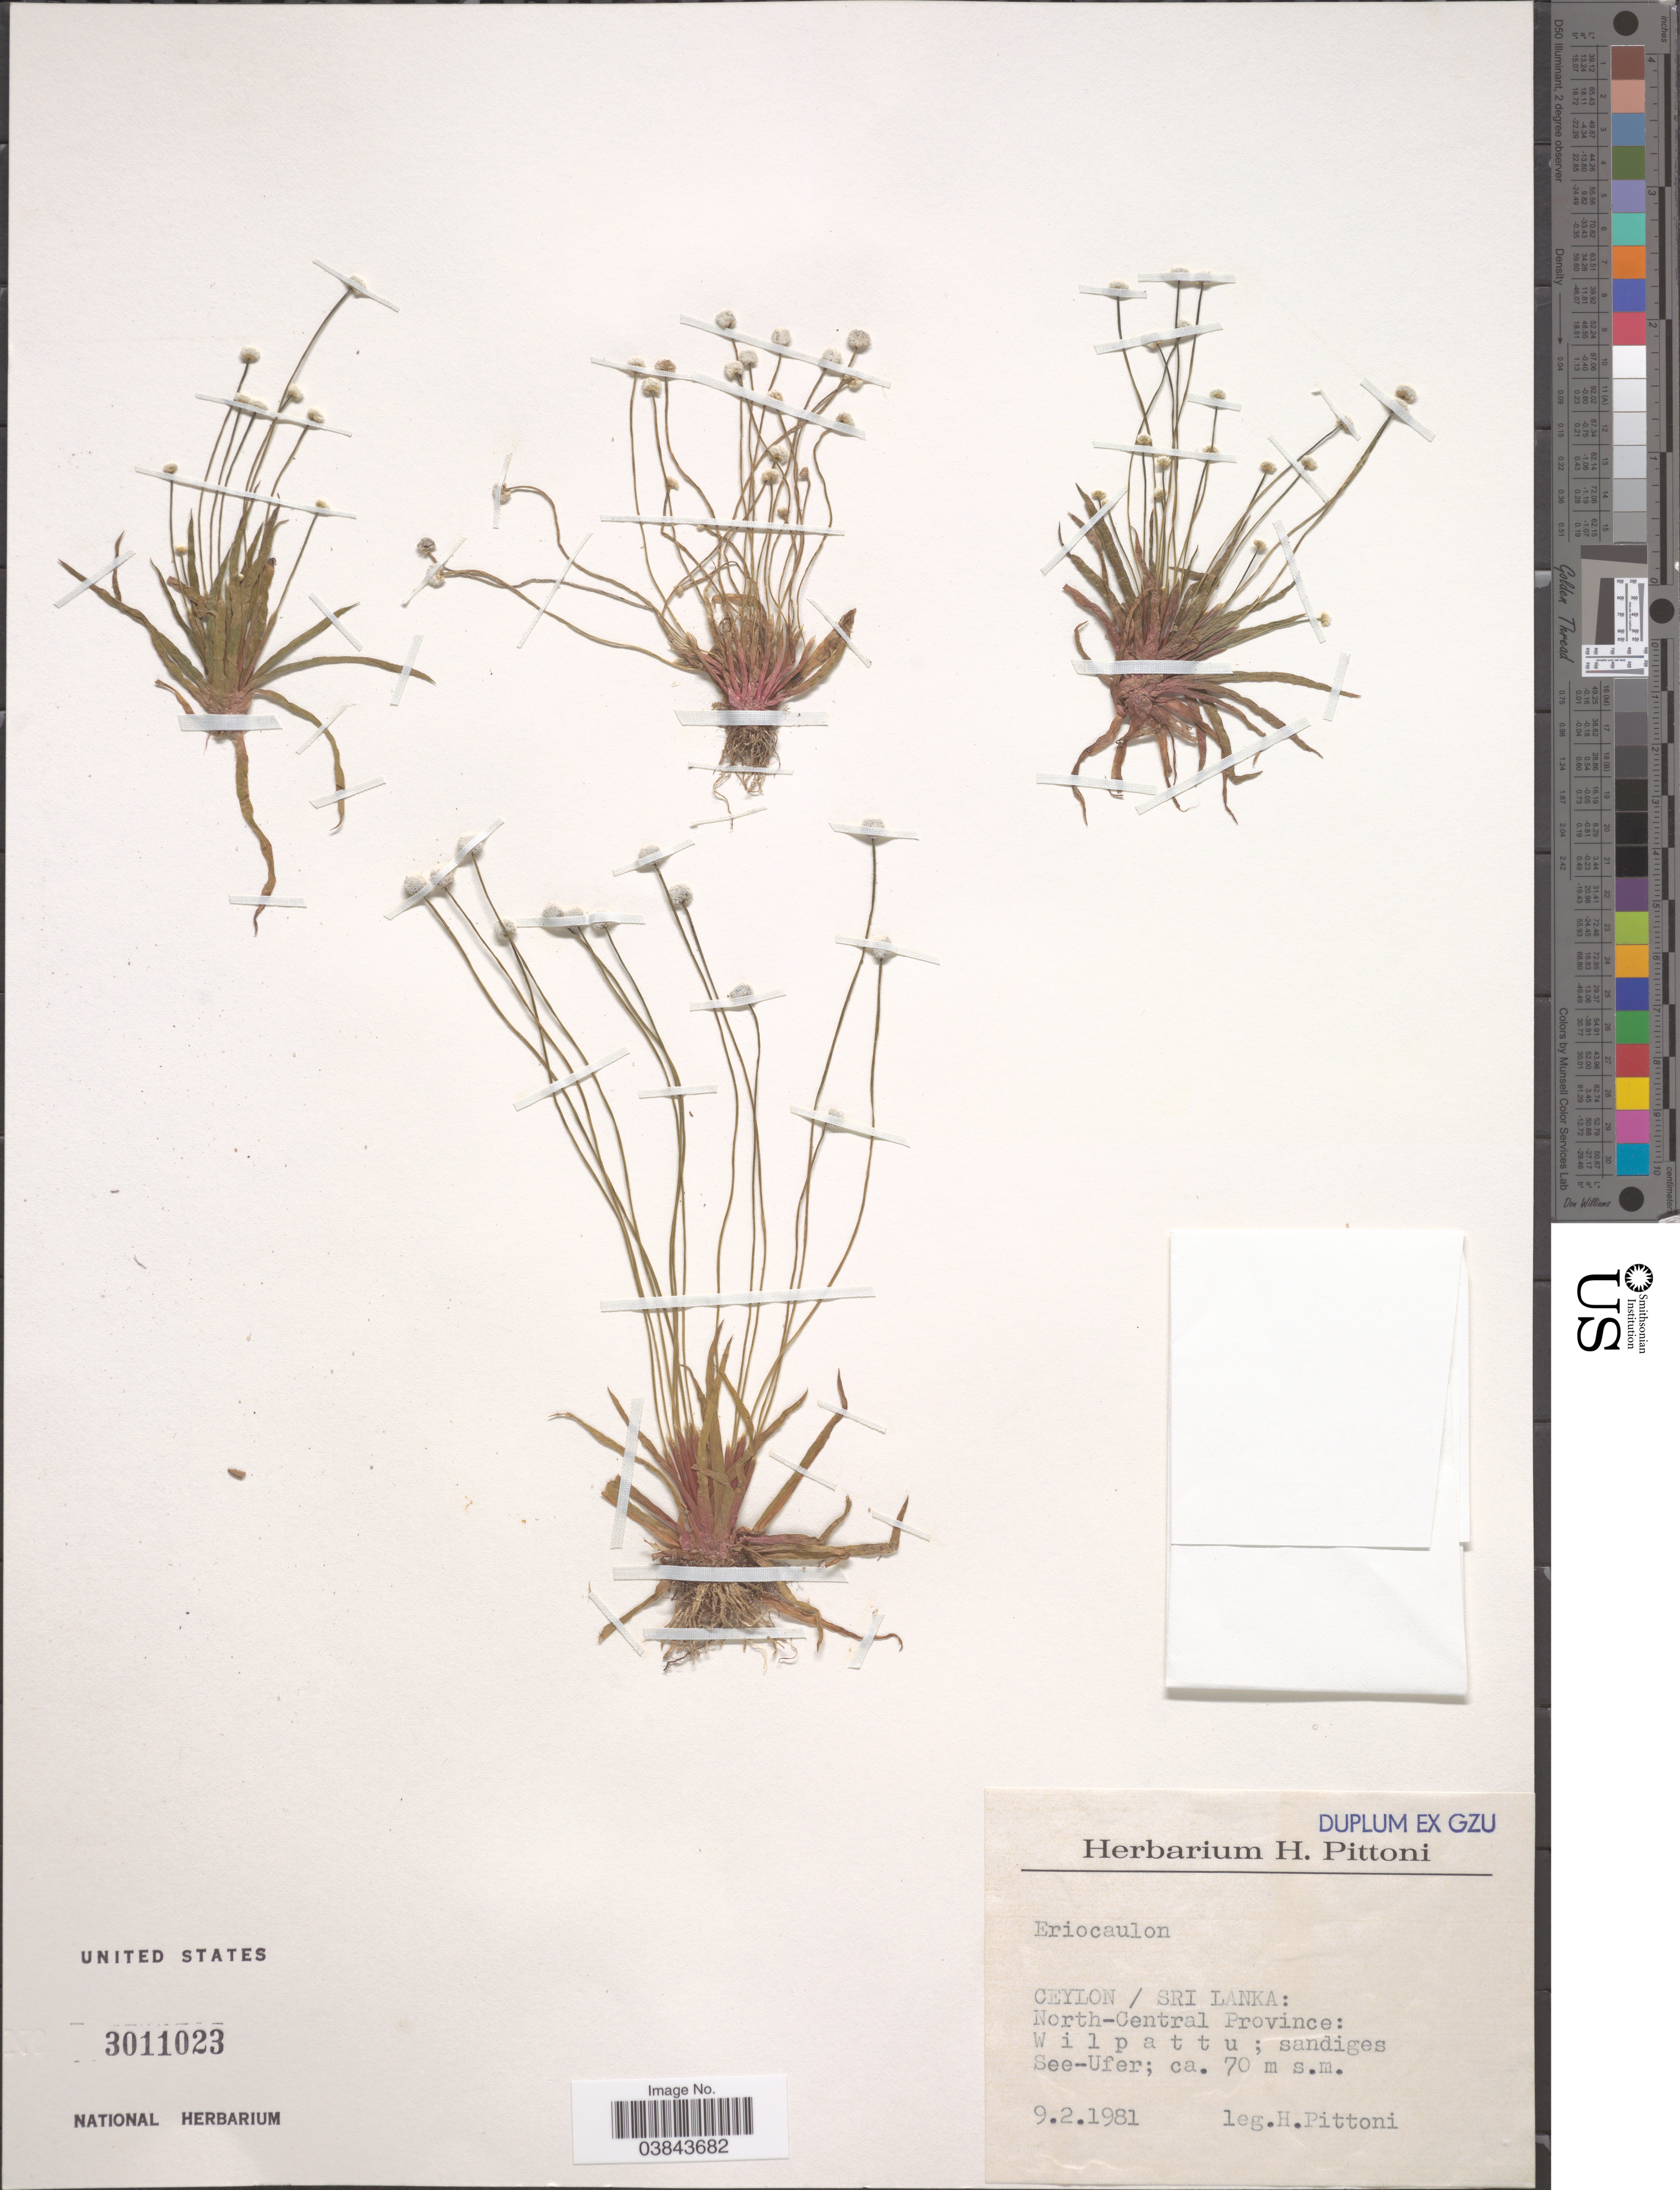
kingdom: Plantae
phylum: Tracheophyta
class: Liliopsida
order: Poales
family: Eriocaulaceae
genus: Eriocaulon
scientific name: Eriocaulon sp.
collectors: H. Pittoni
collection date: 1981-02-09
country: Sri Lanka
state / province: North Central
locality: Ceylon: North-Central Province: W i l p a t t u ; sandiges See-Ufer.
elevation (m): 70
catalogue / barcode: US 3011023